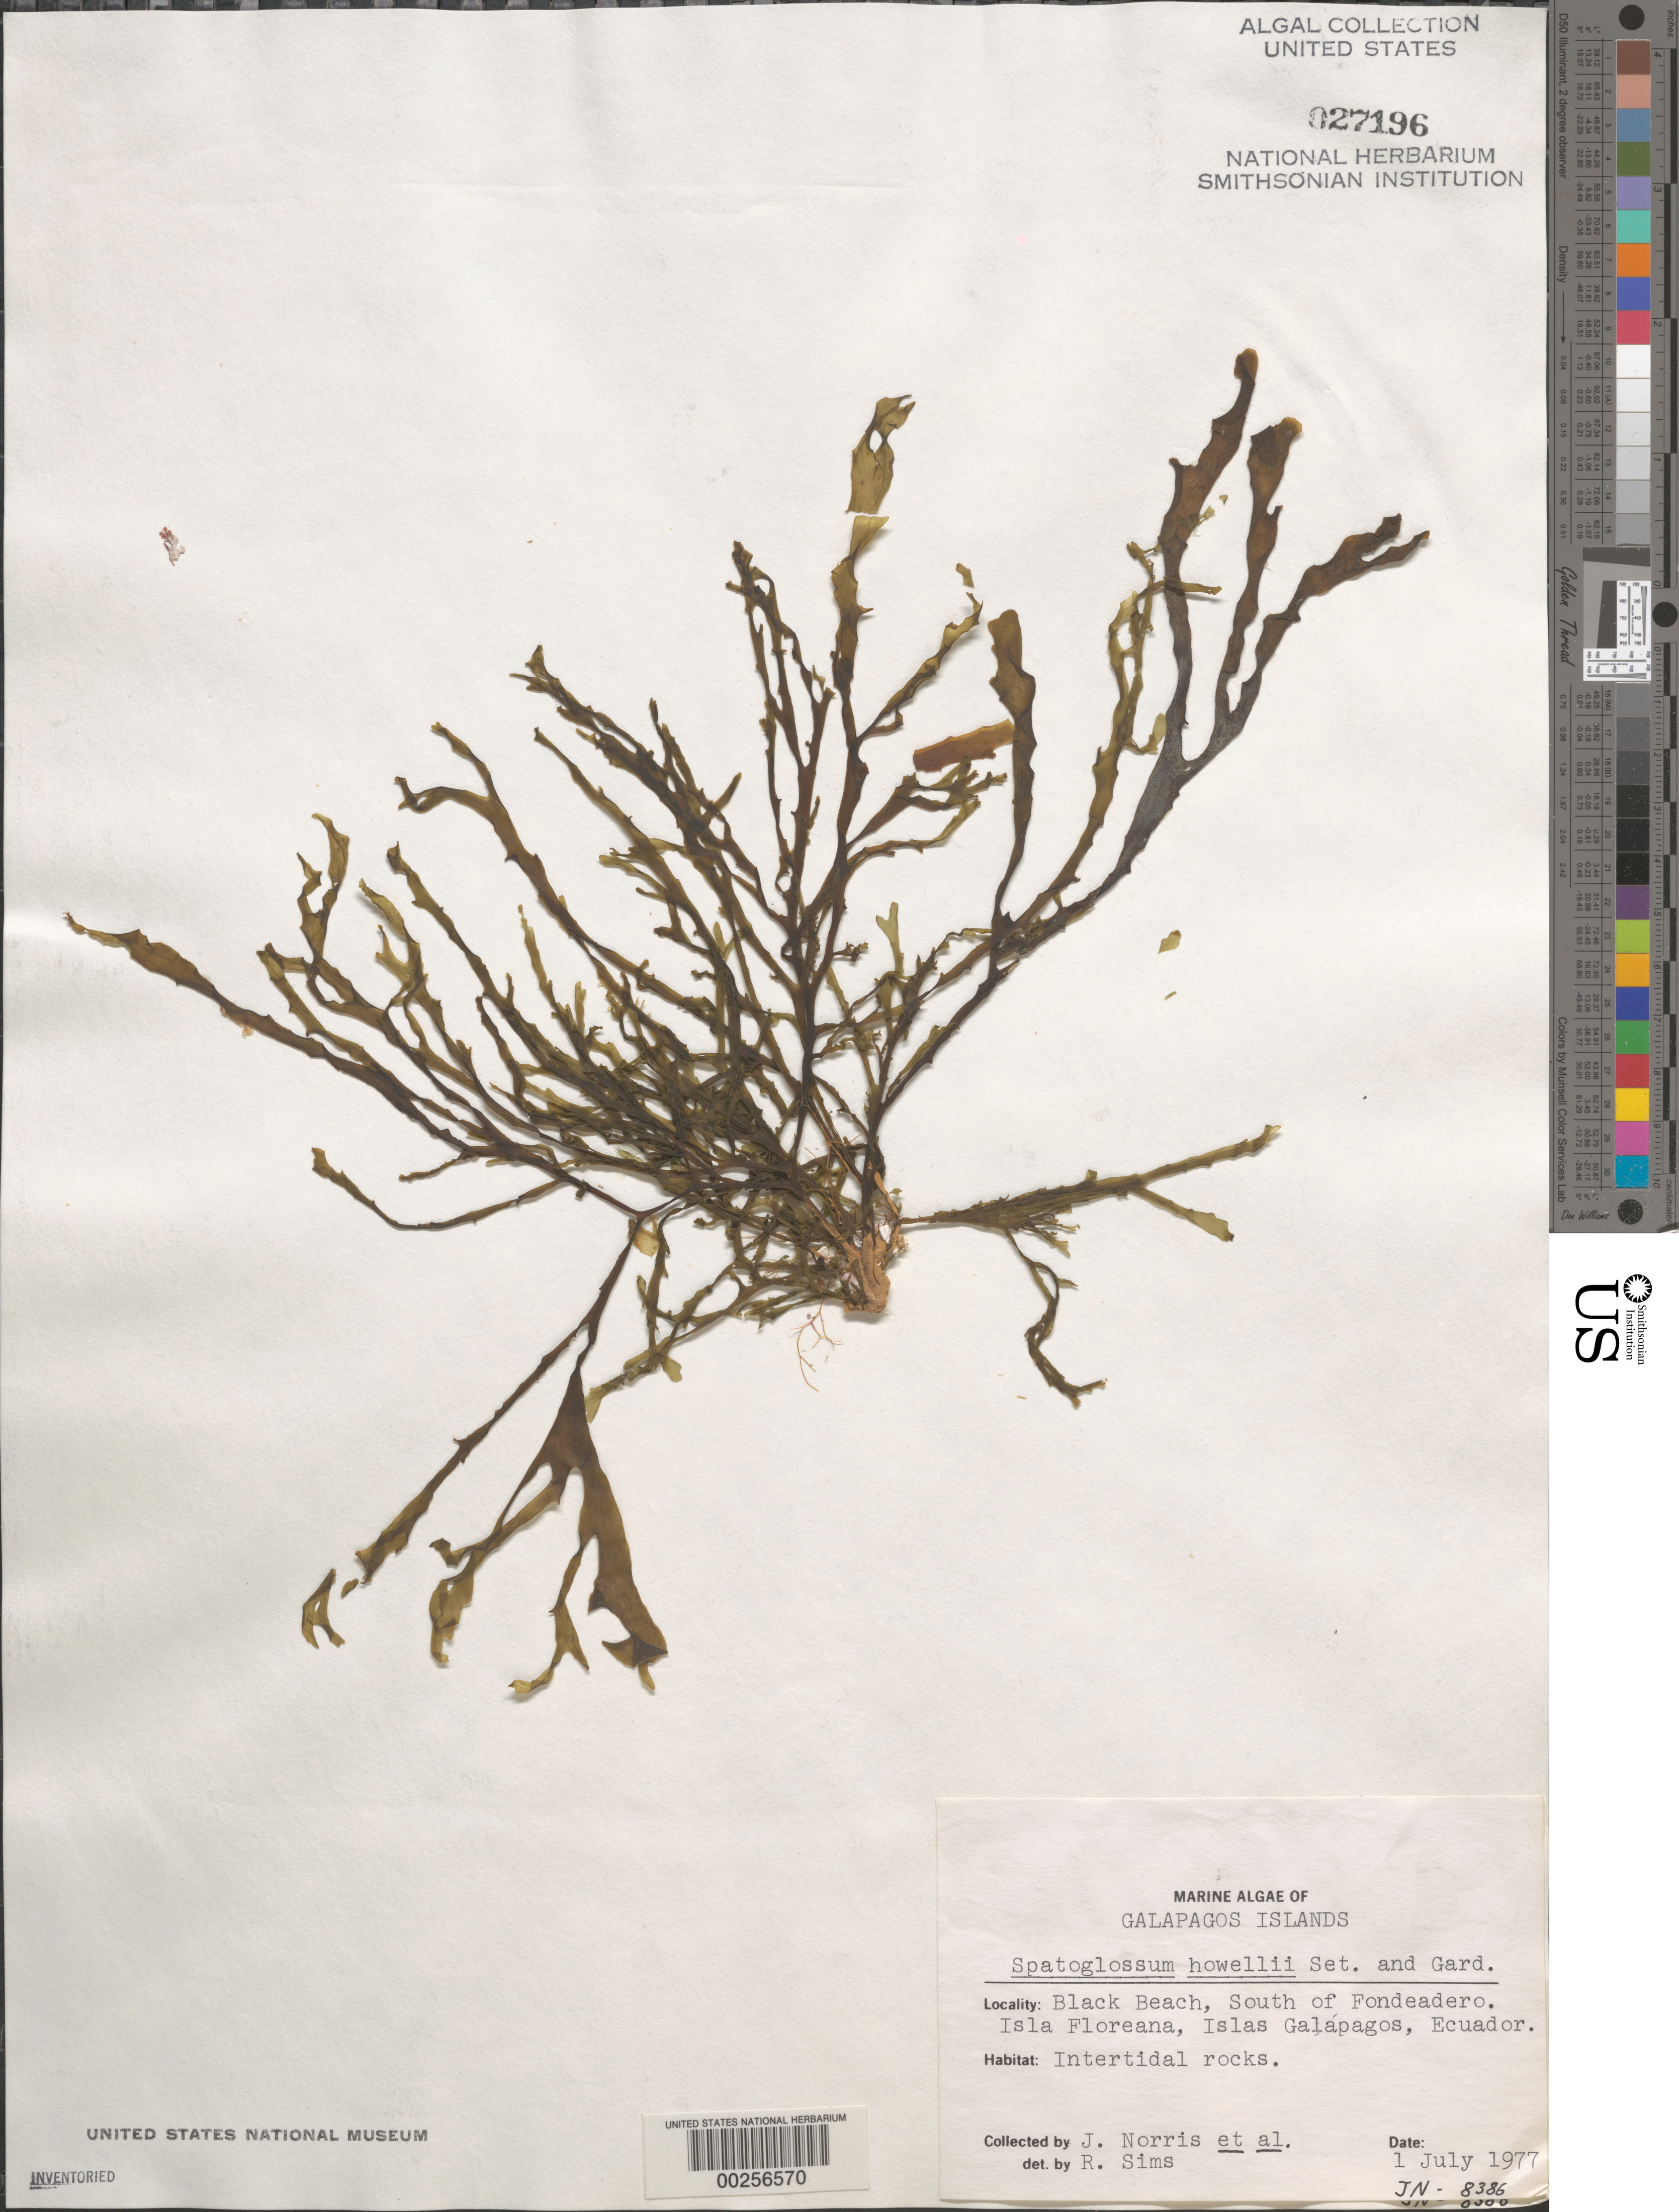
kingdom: Chromista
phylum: Ochrophyta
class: Phaeophyceae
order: Dictyotales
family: Dictyotaceae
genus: Spatoglossum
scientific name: Spatoglossum howellii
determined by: Sims, Robert H.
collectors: J. N. Norris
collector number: JN-8386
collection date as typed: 01 Jul 1977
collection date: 1977-07-01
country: Ecuador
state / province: Colón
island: Floreana [Charles, Santa Maria]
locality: Black Beach south of Fondeadero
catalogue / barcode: US 27196